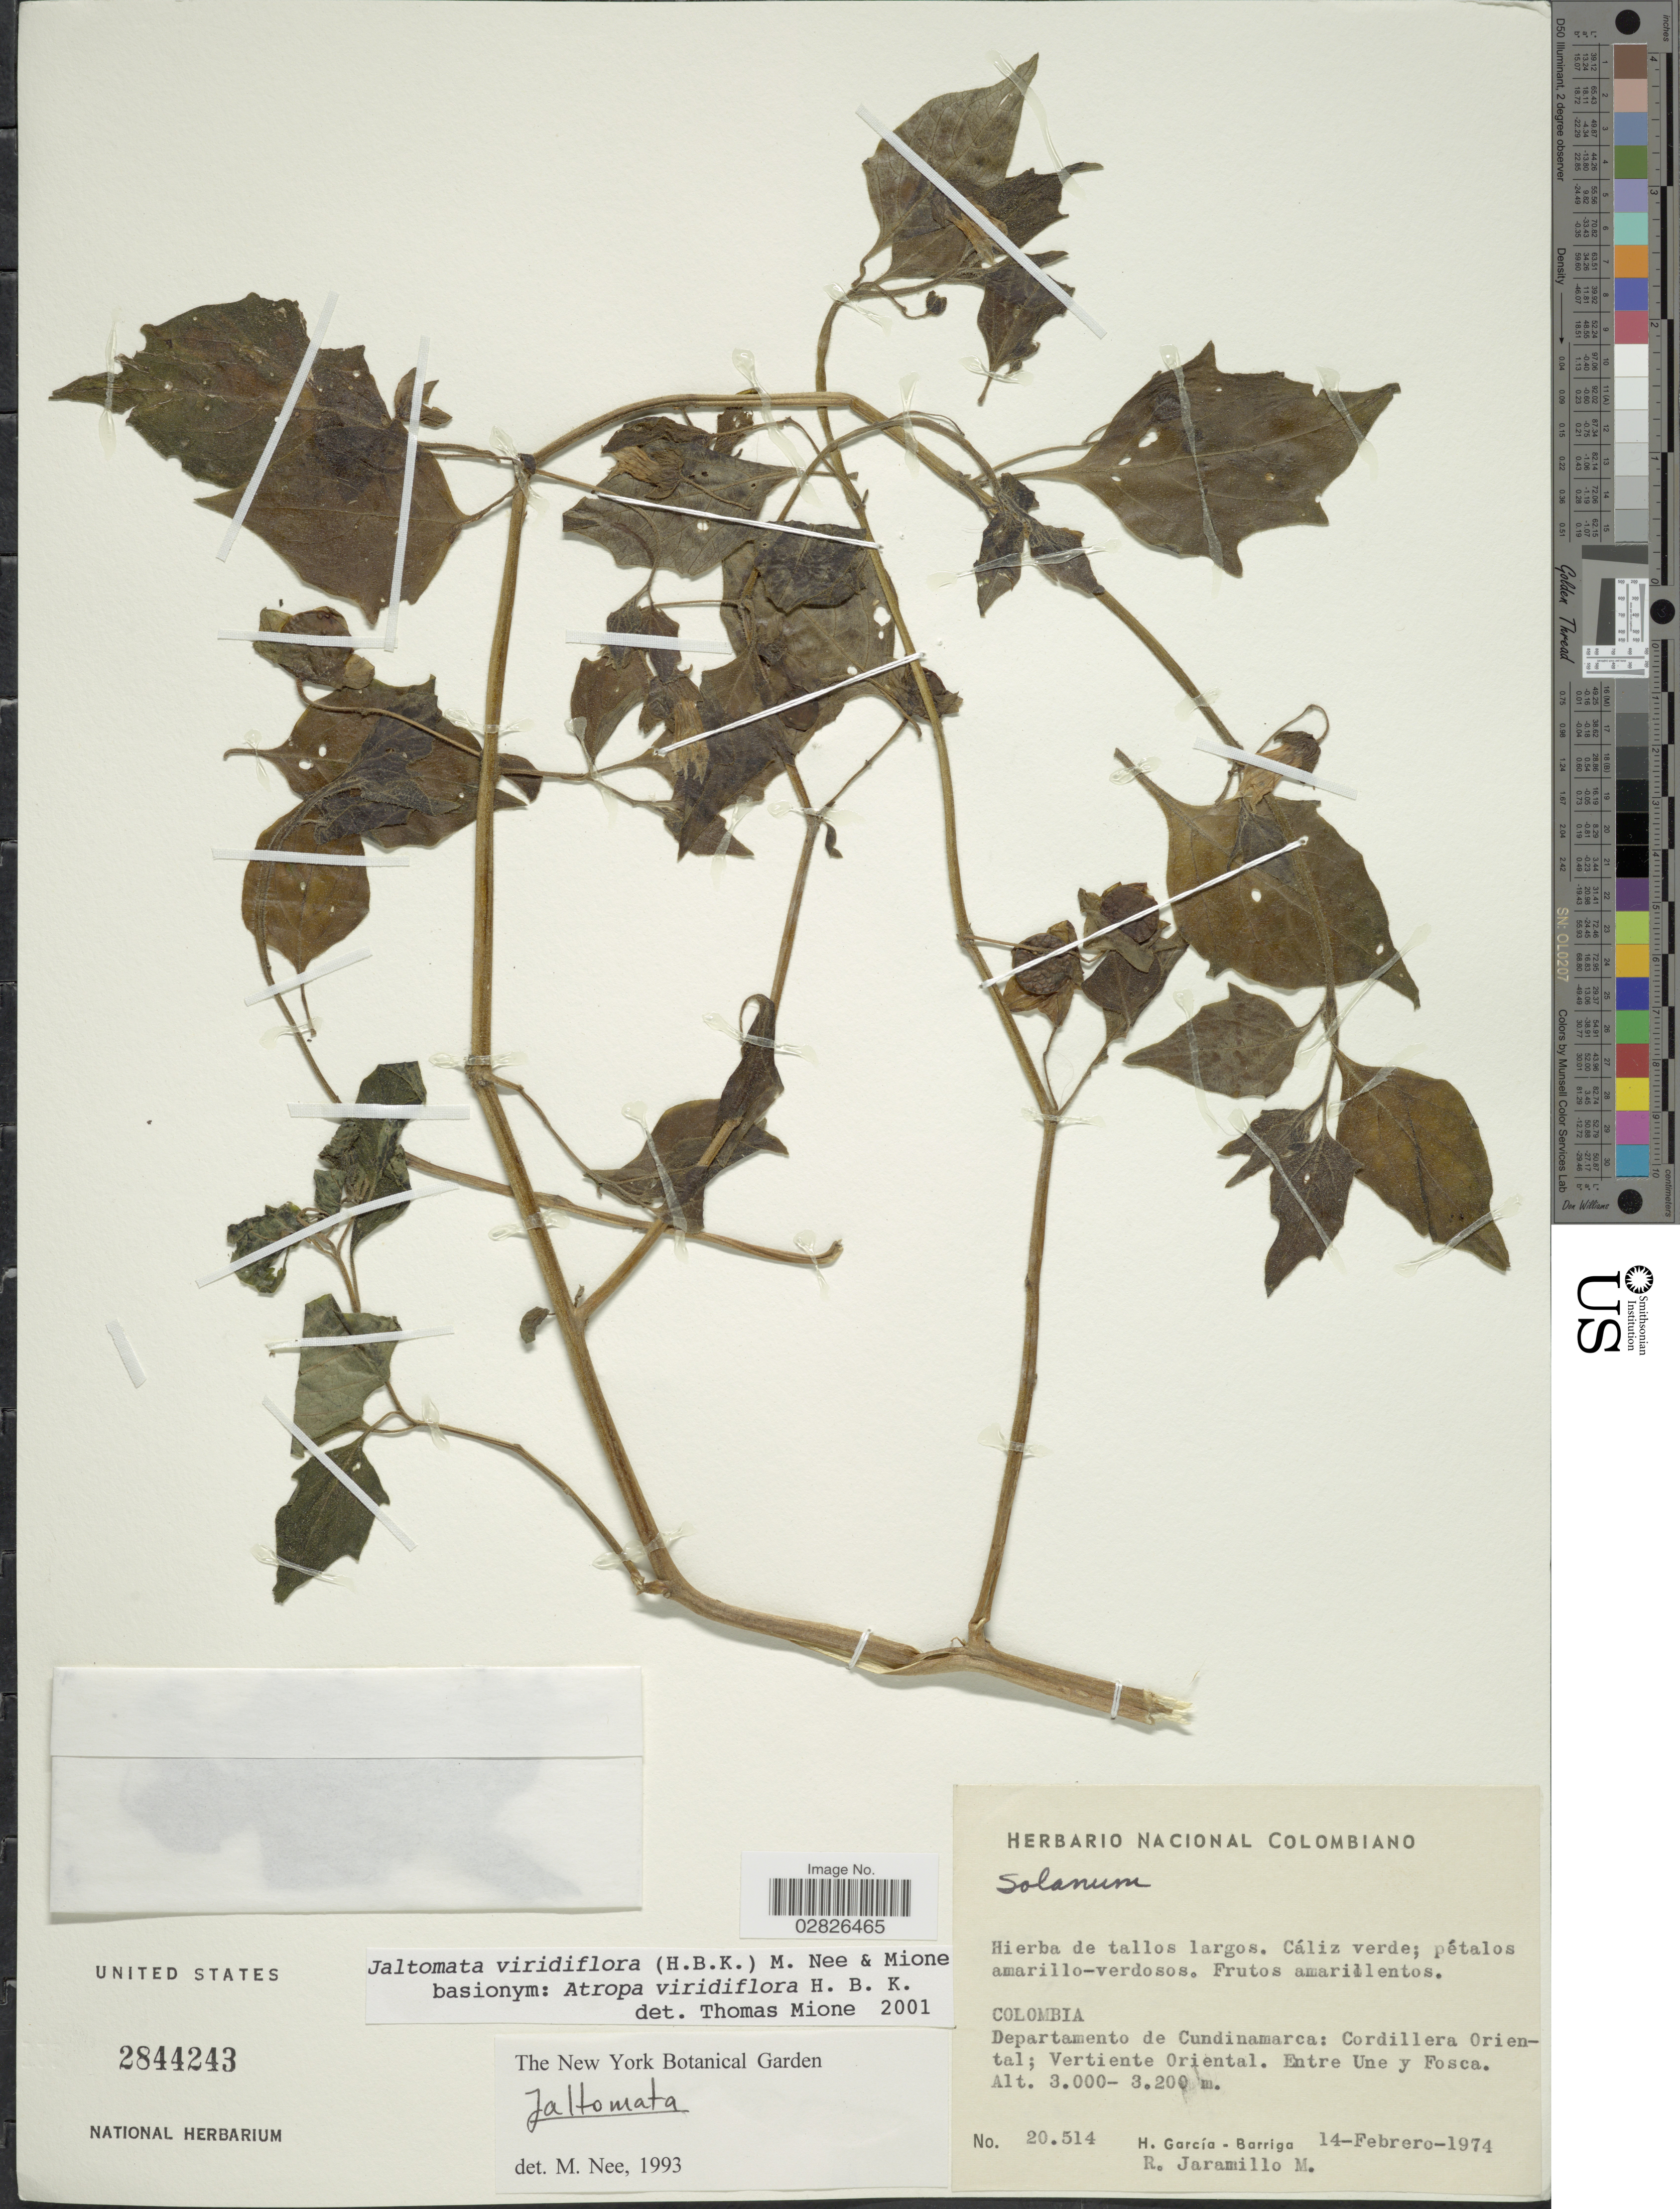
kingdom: Plantae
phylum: Tracheophyta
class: Magnoliopsida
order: Solanales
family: Solanaceae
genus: Jaltomata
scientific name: Jaltomata virdiflora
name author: (Kunth) M. Nee & Mione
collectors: H. García Barriga & R. Jaramillo M.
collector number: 20514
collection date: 1974-02-14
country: Colombia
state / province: Cundinamarca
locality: Departamento Cundinamarca, Cordillera Oriental, Vertiente Oriental, Entre Une y Fosca.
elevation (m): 3000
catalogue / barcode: US 2844243